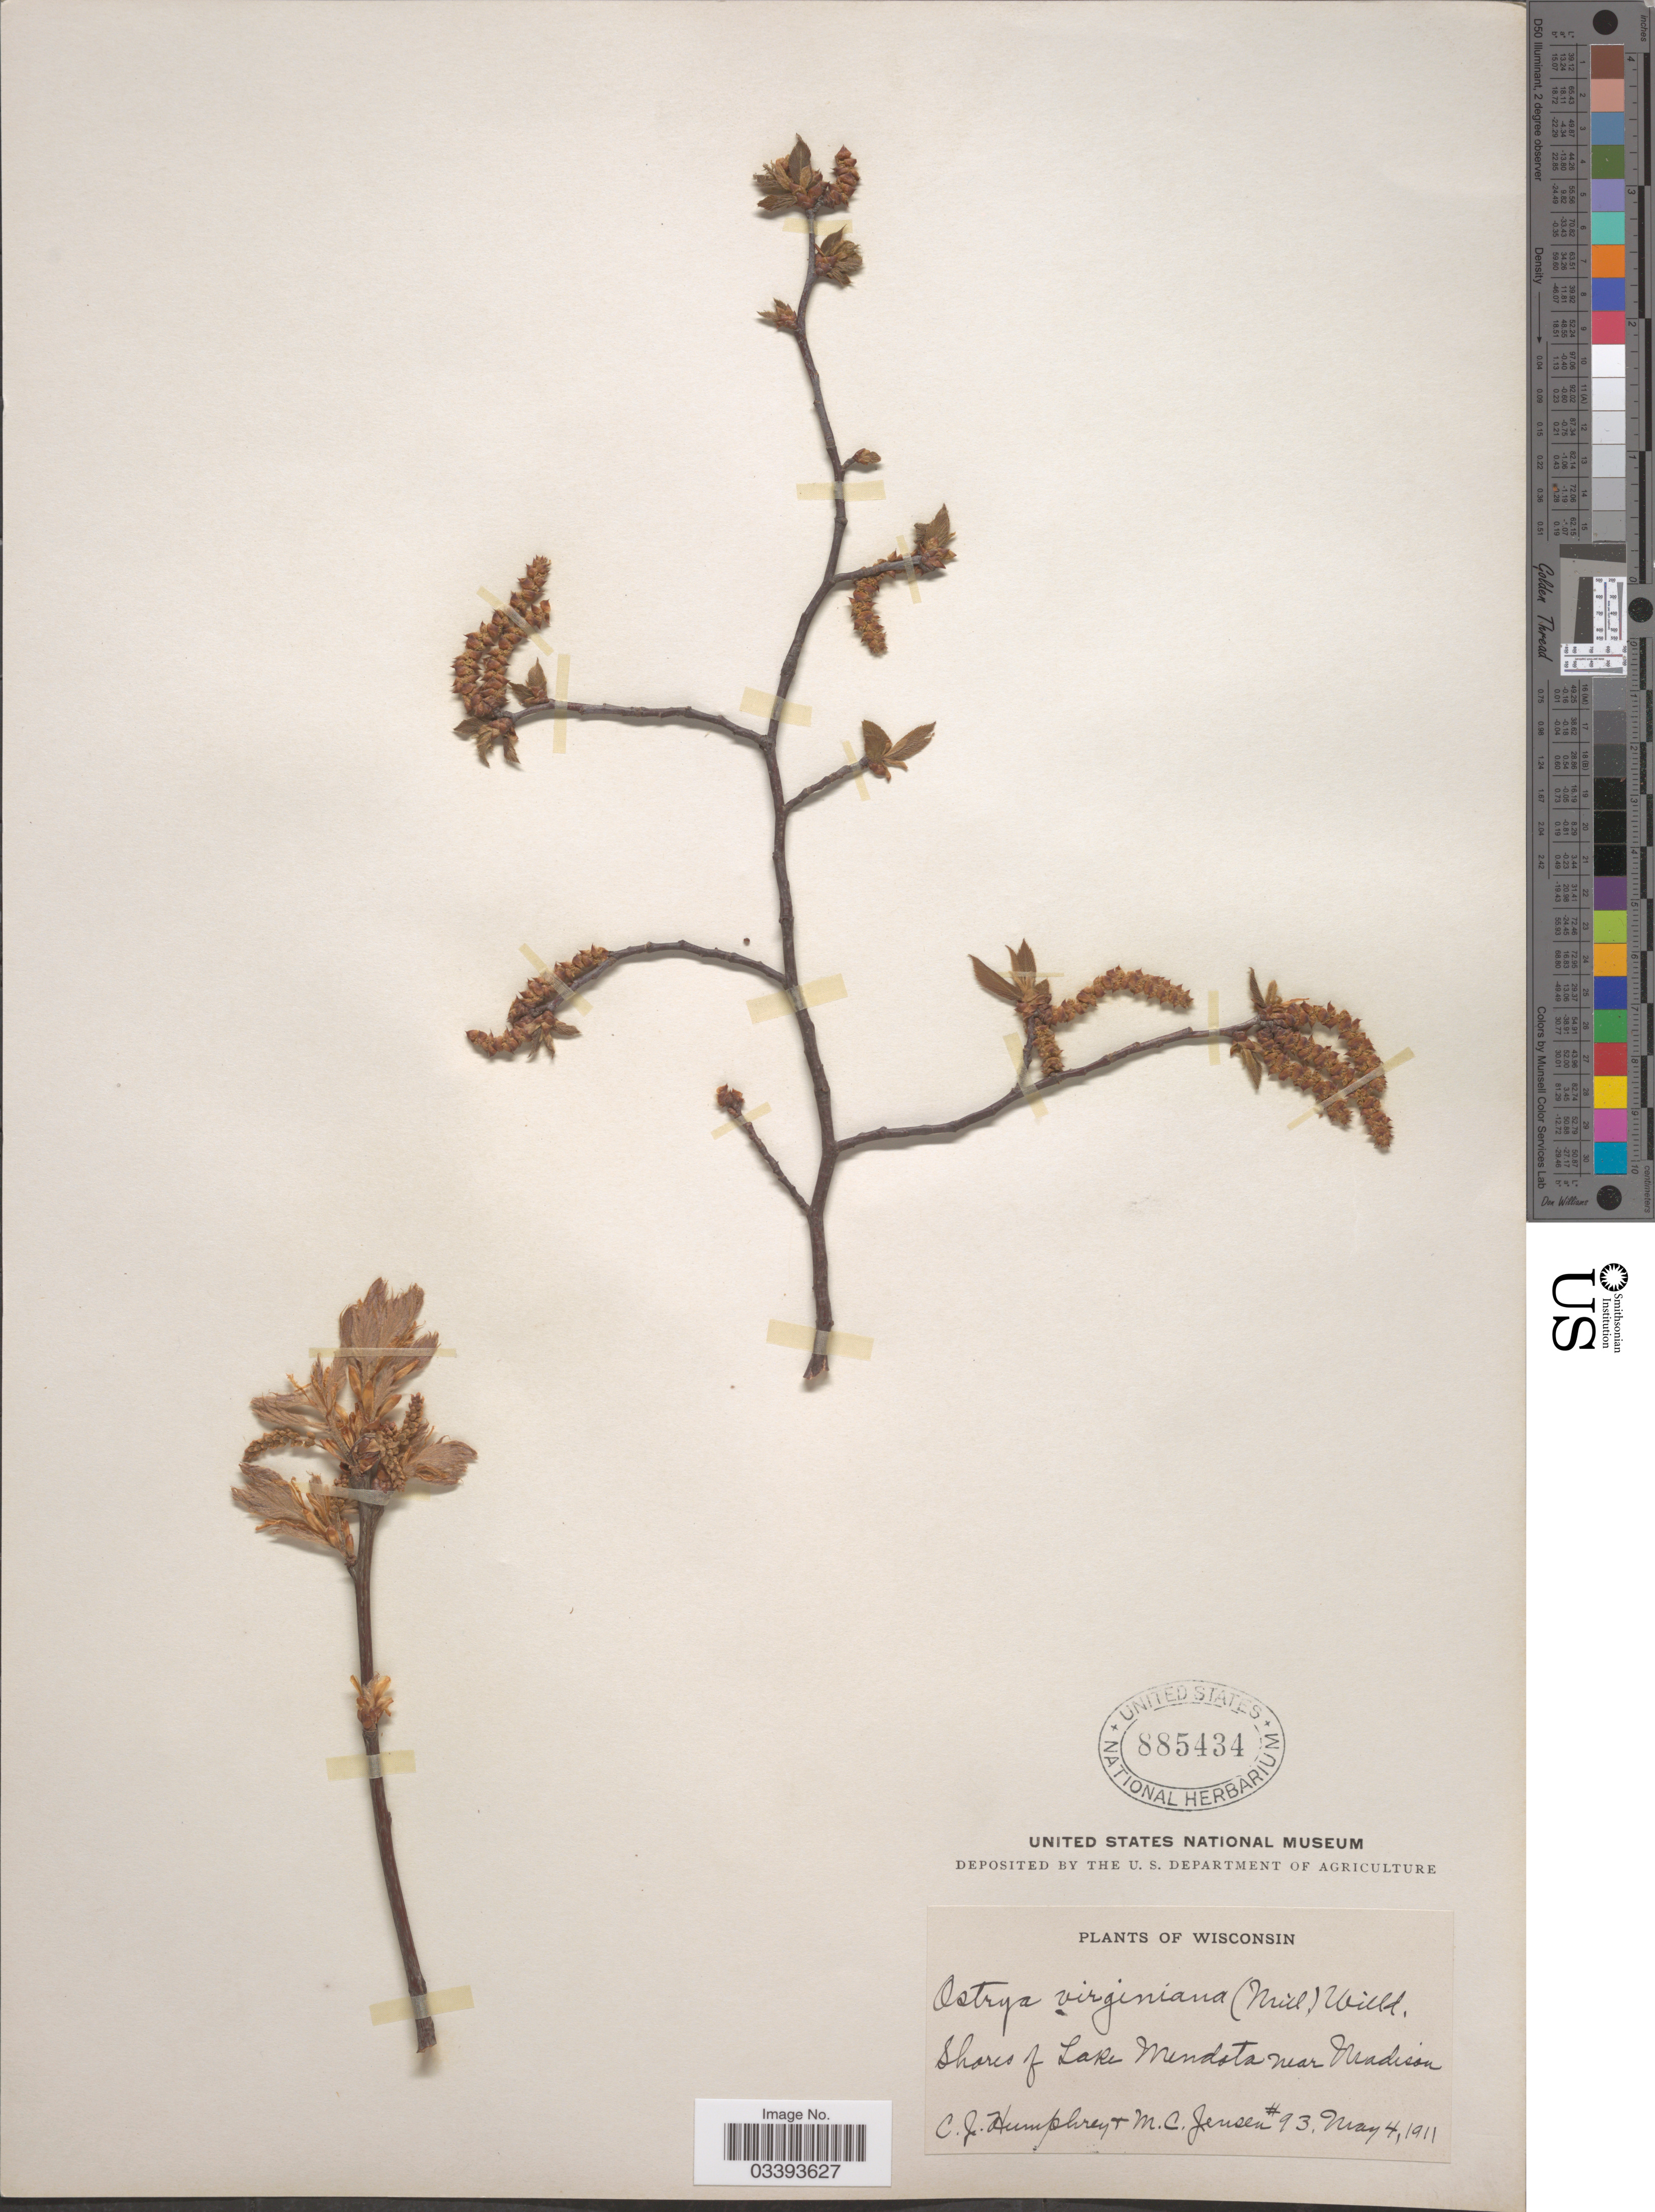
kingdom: Plantae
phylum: Tracheophyta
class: Magnoliopsida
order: Fagales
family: Betulaceae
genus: Ostrya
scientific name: Ostrya virginiana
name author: (Mill.) K. Koch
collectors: C. Humphrey & M. C. Jensen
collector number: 93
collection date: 1911-05-04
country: United States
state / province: Wisconsin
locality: Shores of Lake Mendota near Madison.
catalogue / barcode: US 885434